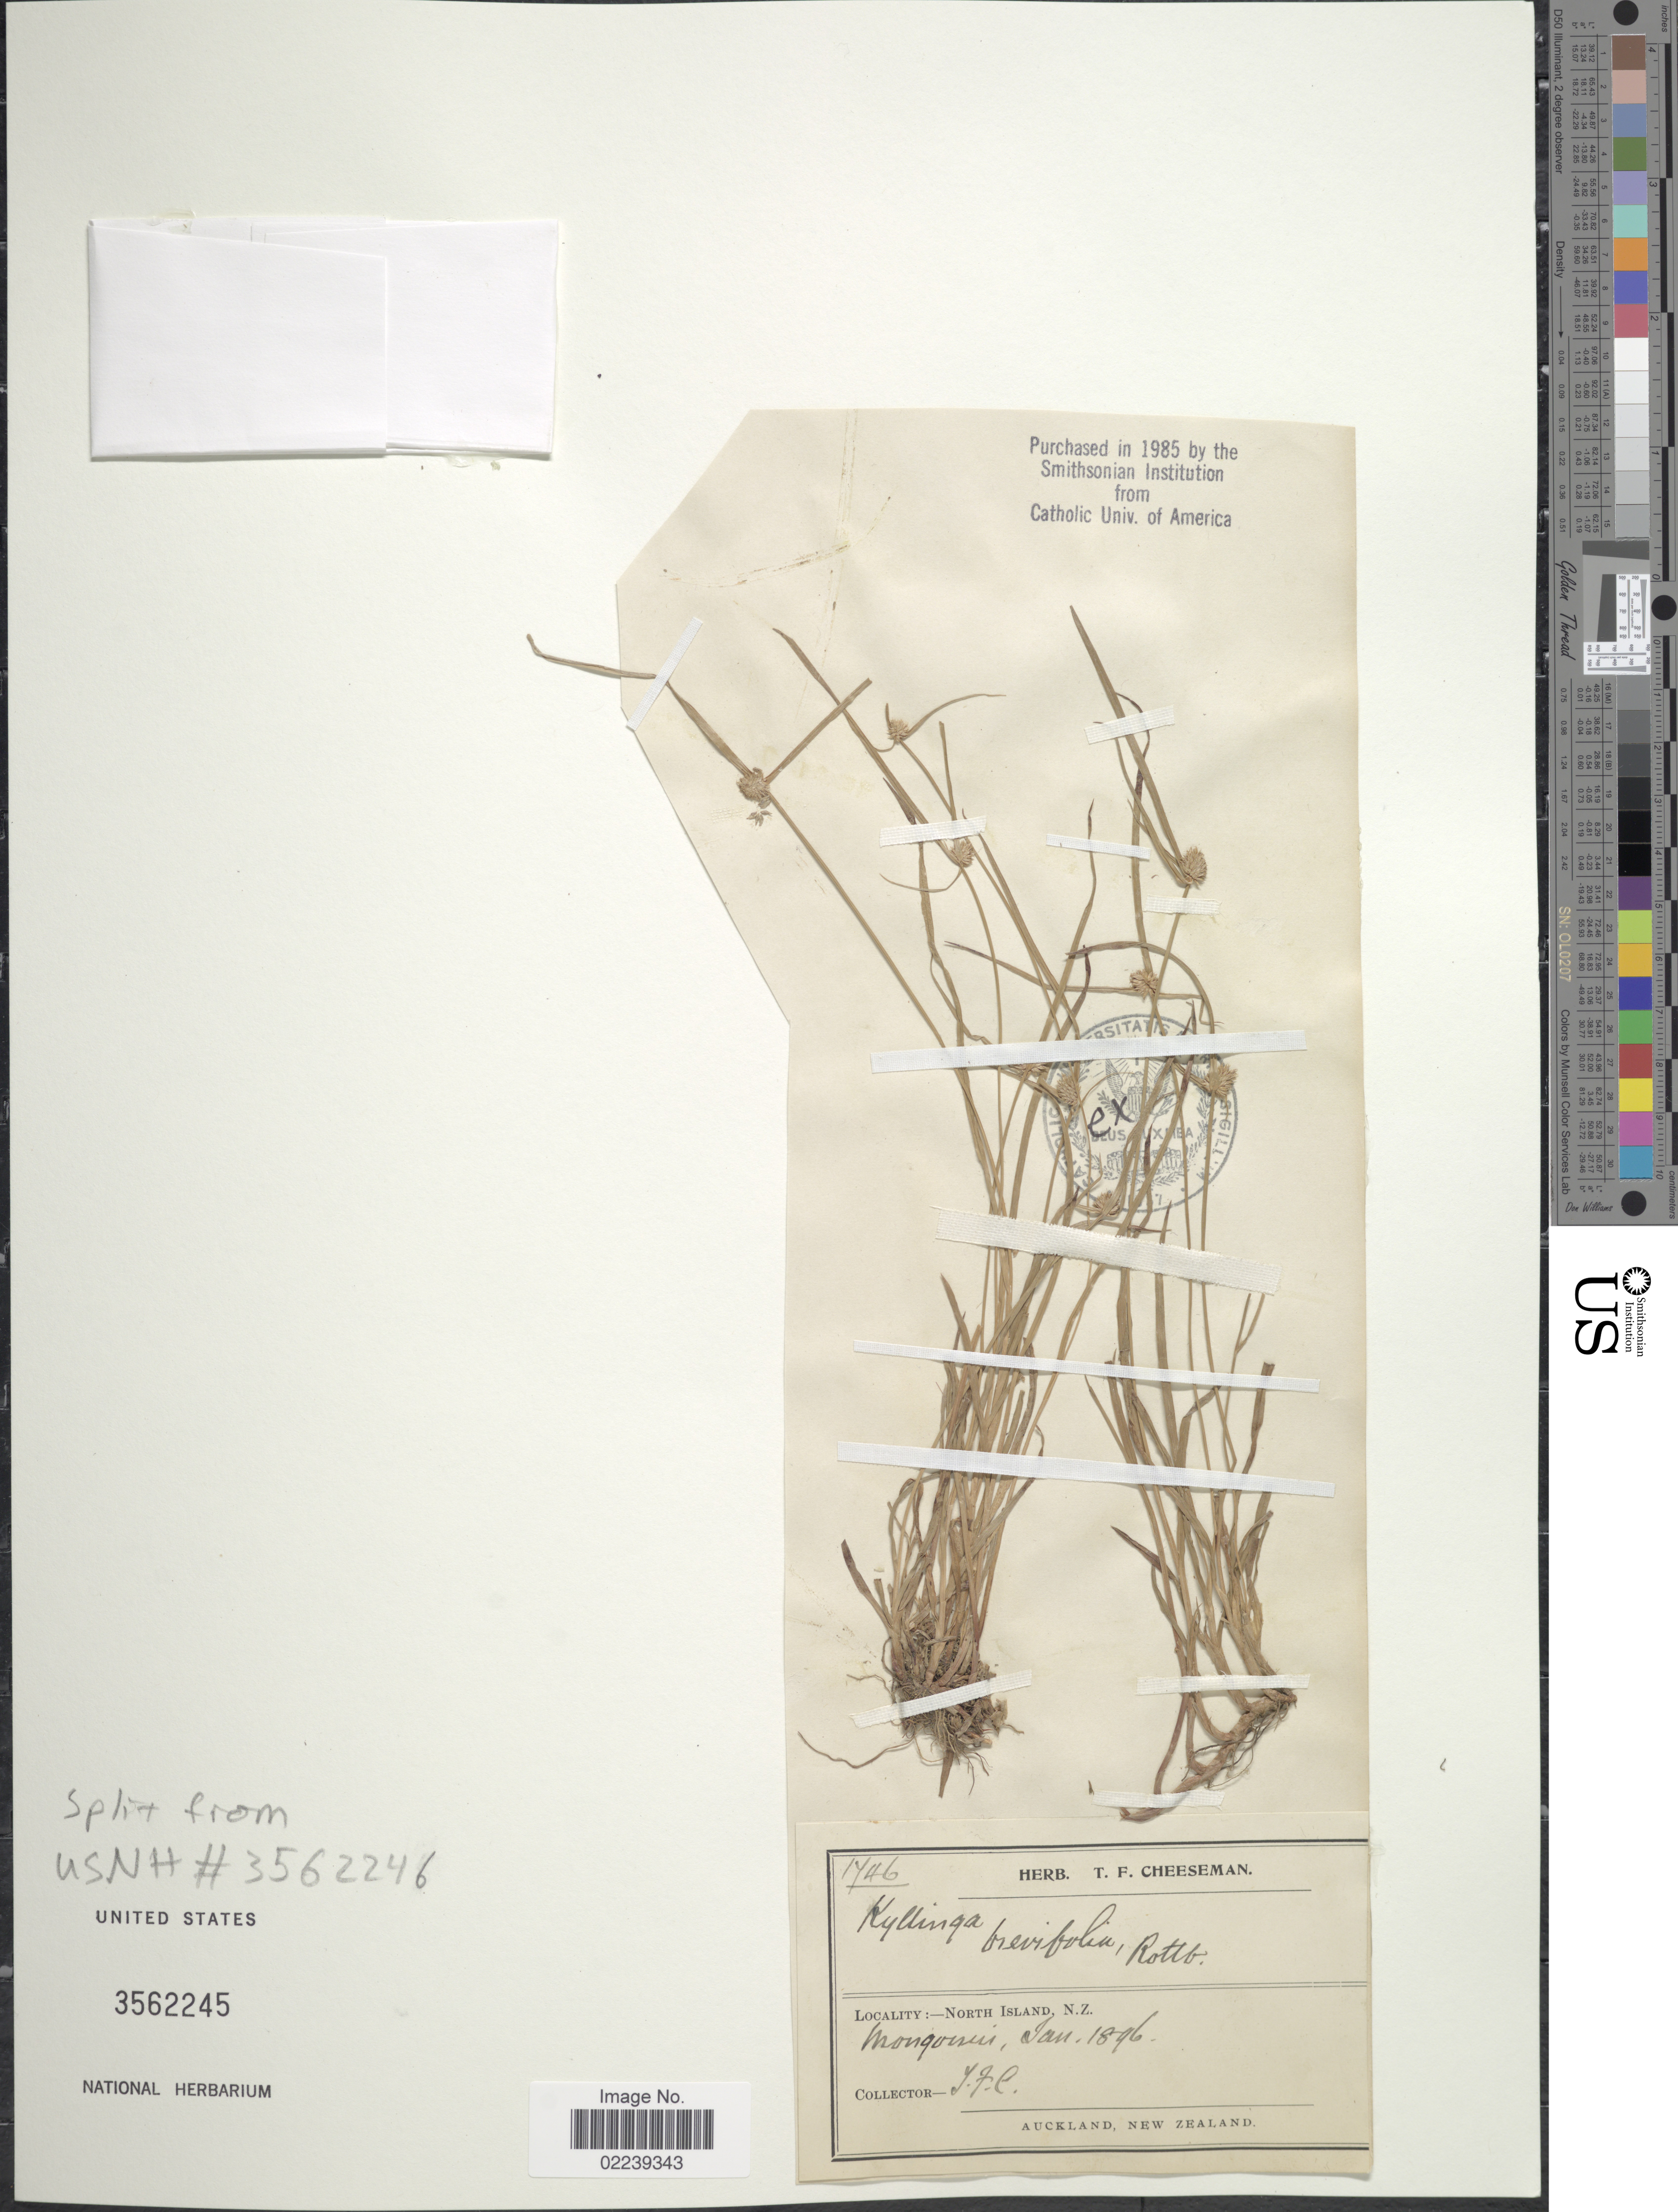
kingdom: Plantae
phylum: Tracheophyta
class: Liliopsida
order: Poales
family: Cyperaceae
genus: Cyperus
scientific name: Cyperus brevifolius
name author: (Rottb.) Hassk.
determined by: Strong, M. T., (US), Smithsonian Institution - National Museum of Natural History (UNITED STATES)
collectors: T. F. Cheeseman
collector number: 1746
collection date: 1896-01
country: New Zealand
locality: North Island, Monqonui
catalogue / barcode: US 3562245